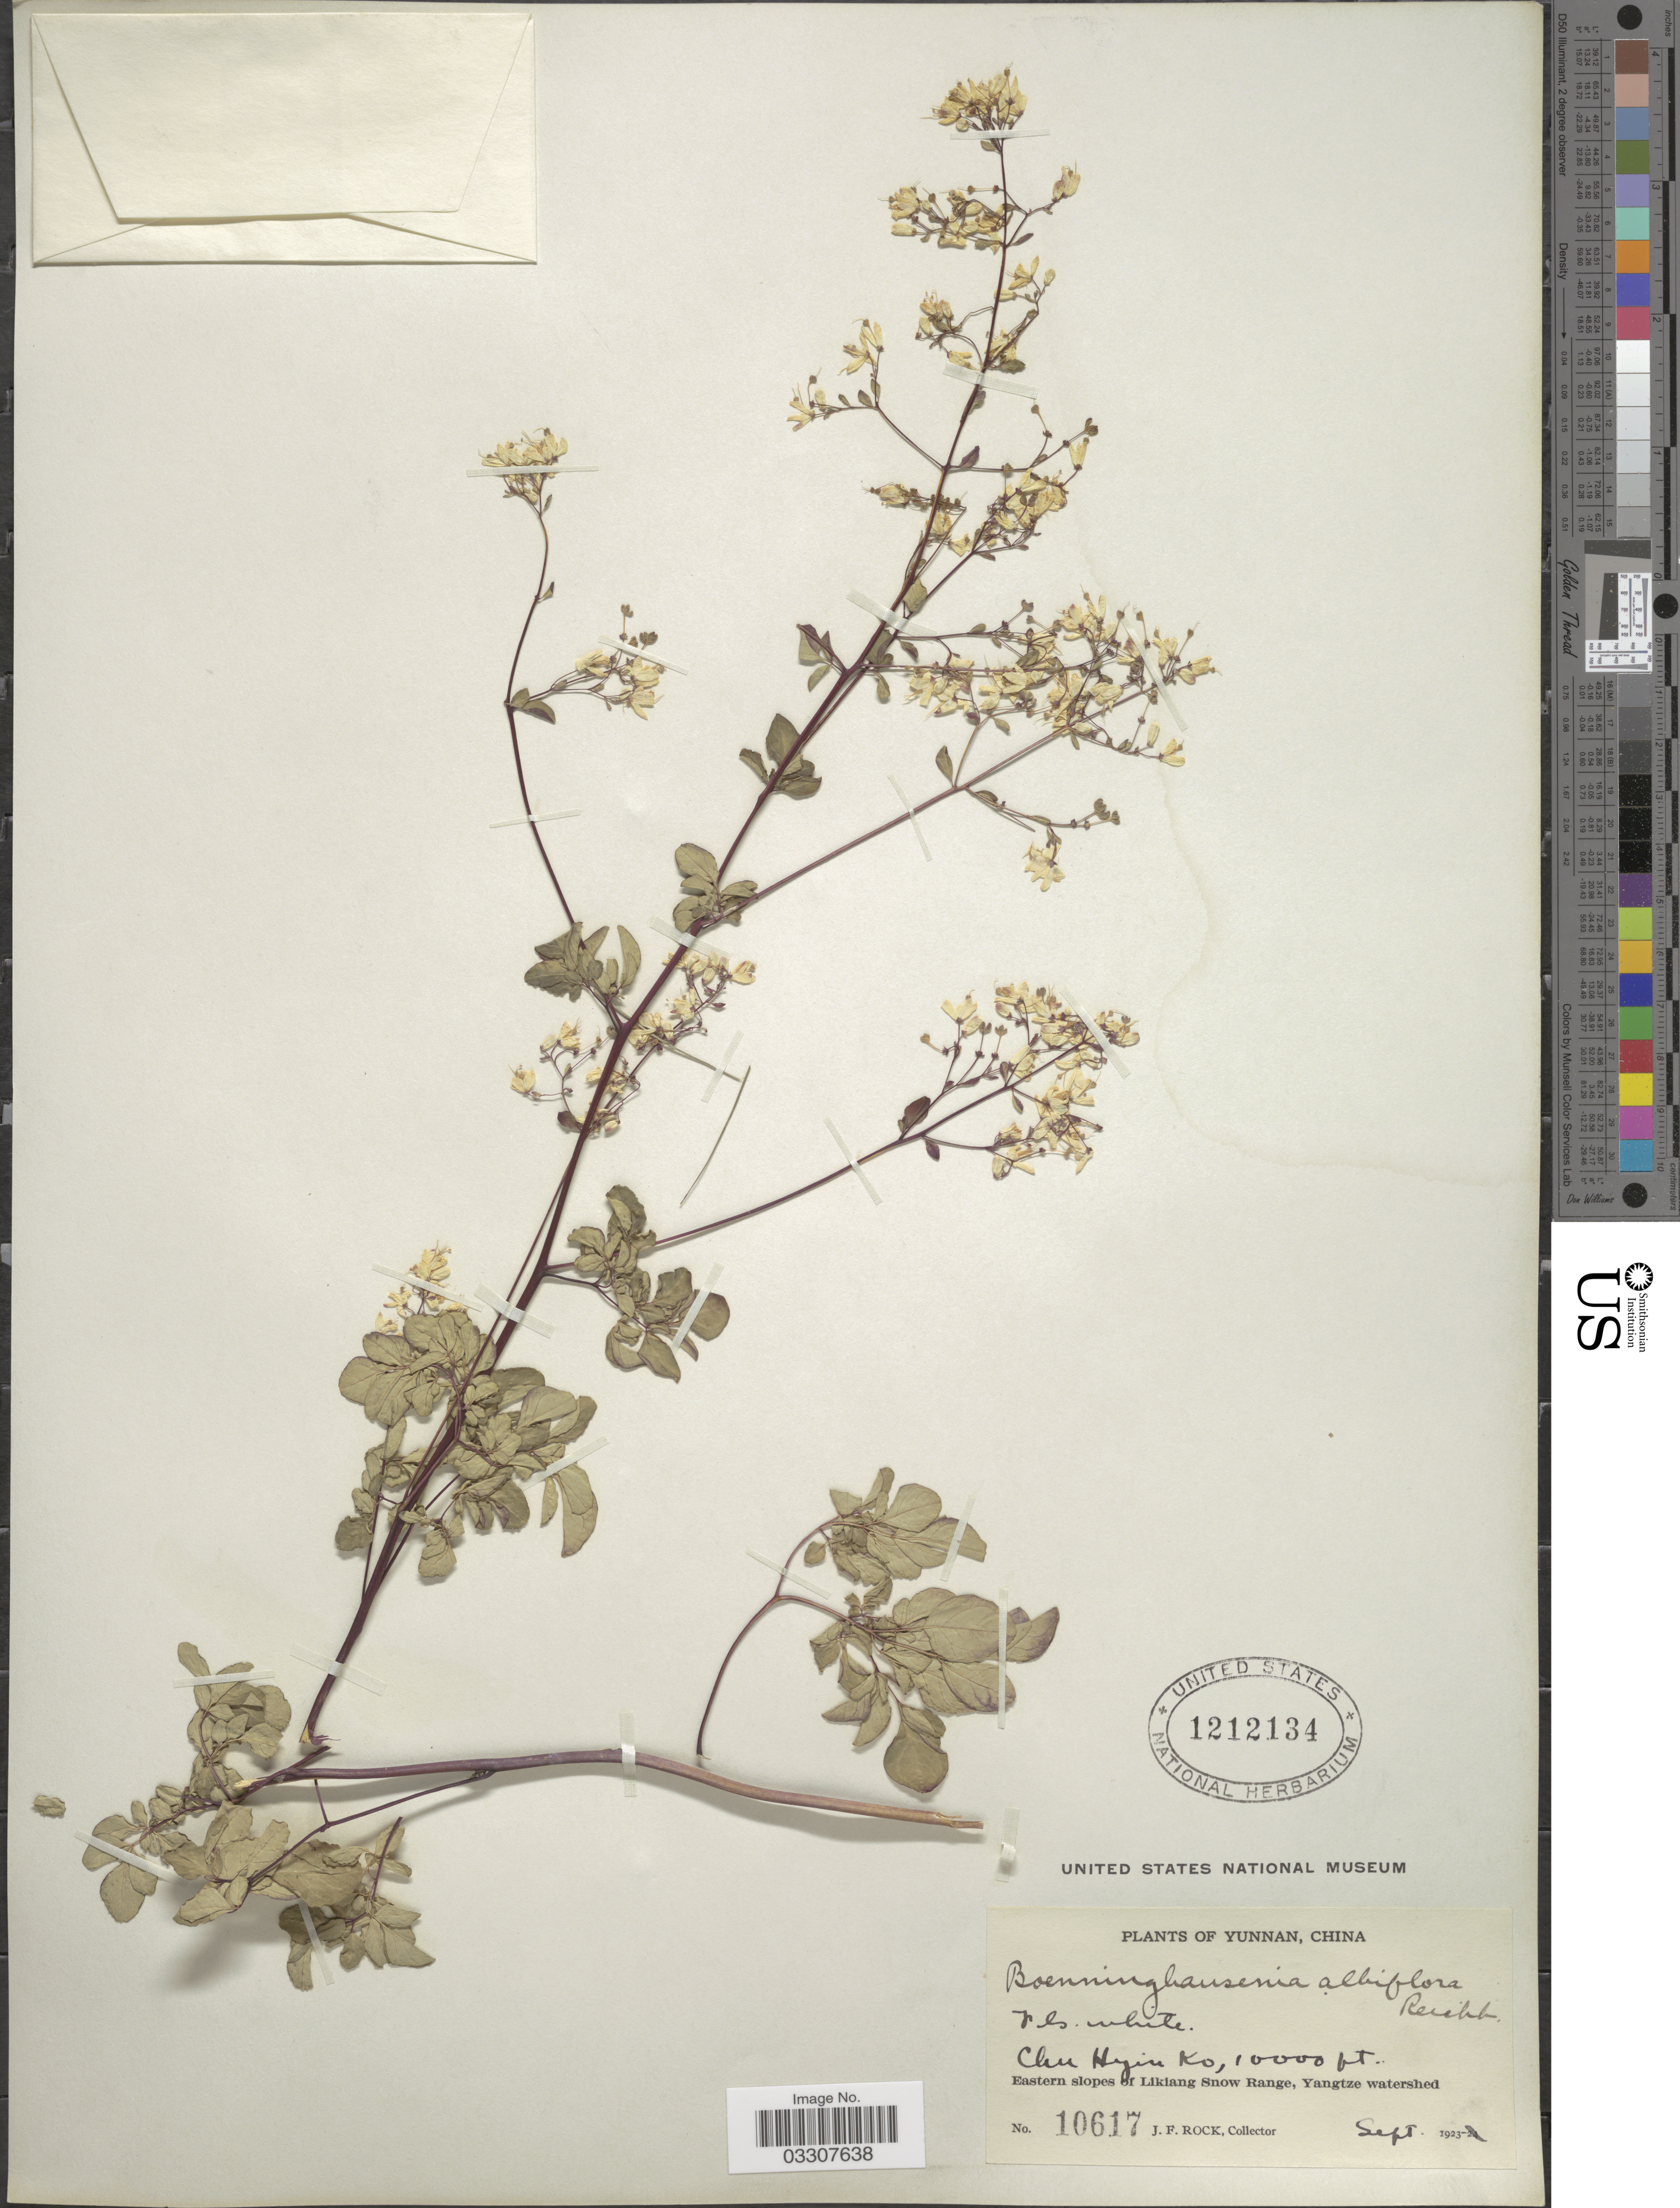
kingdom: Plantae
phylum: Tracheophyta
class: Magnoliopsida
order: Sapindales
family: Rutaceae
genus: Boenninghausenia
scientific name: Boenninghausenia albiflora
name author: (Hook.) Meisn.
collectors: J. Rock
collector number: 10617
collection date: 1923-09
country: China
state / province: Yunnan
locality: Chu Hyin Ko. Eastern slopes of Likiang Snow Range, Yangtze watershed.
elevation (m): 3048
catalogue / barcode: US 1212134